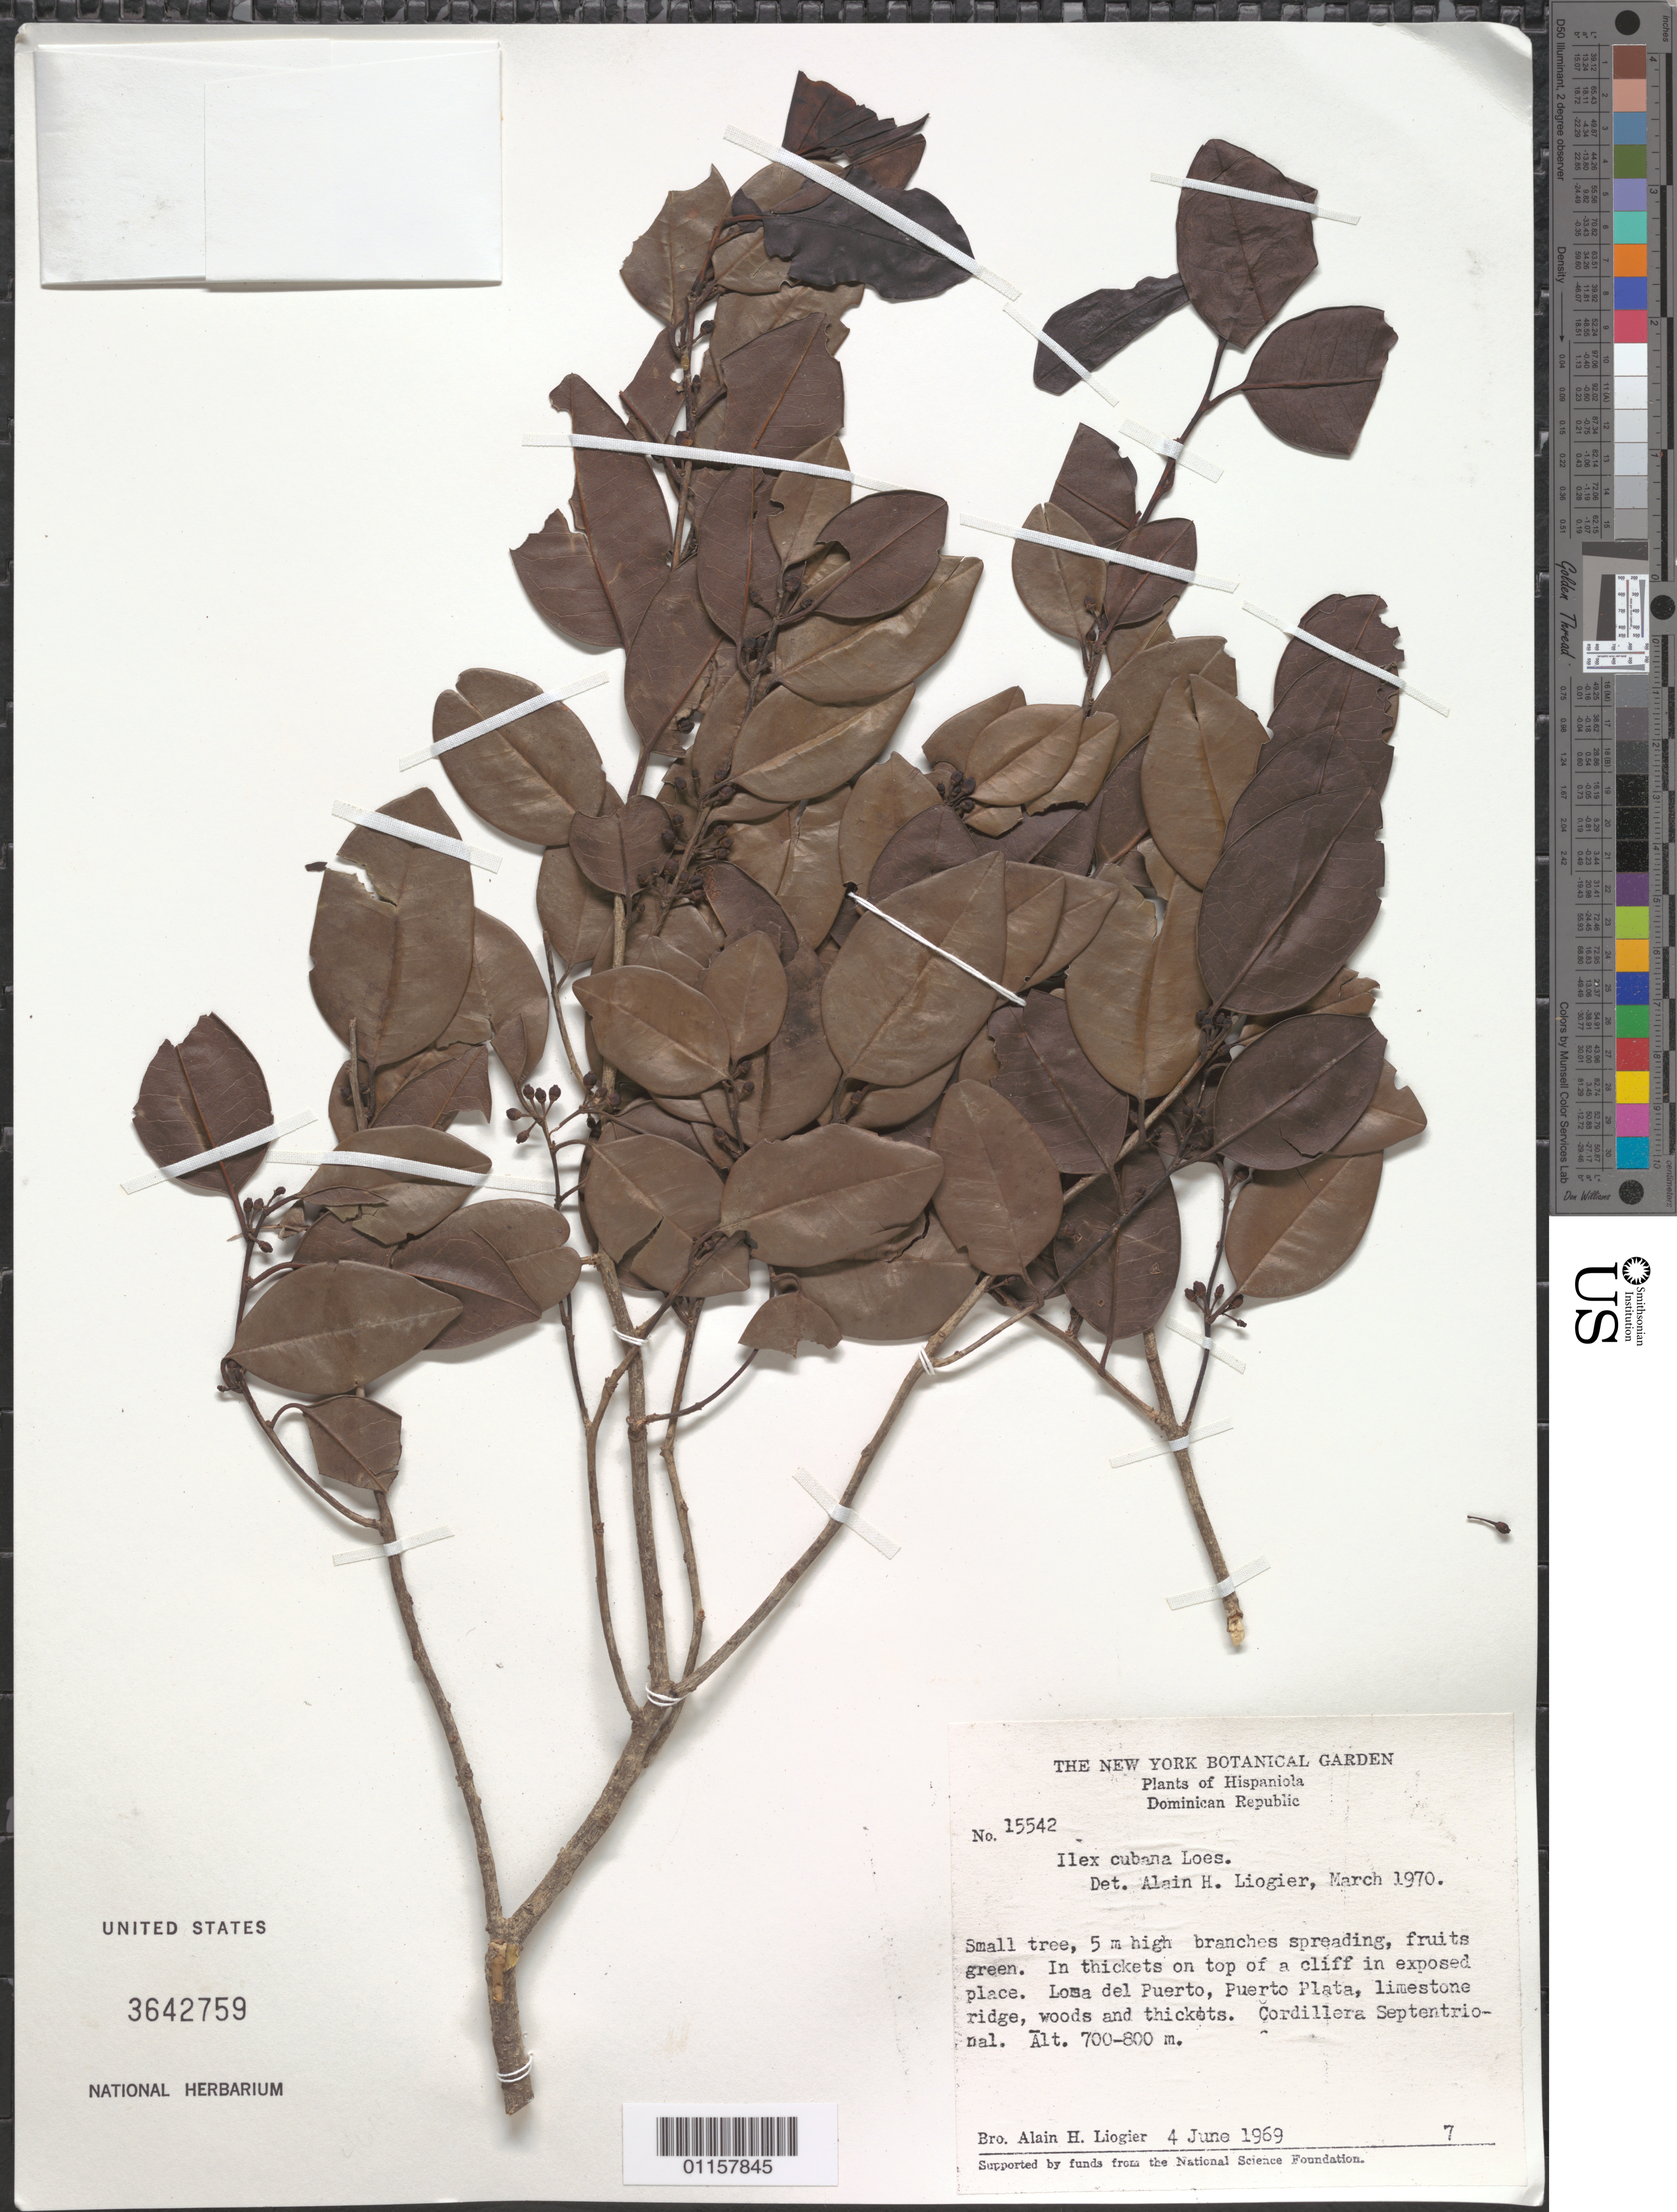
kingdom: Plantae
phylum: Tracheophyta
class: Magnoliopsida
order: Aquifoliales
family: Aquifoliaceae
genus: Ilex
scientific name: Ilex cubana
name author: Loes.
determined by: Liogier, Alain H.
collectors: A. H. Liogier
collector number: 15542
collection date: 1969-06-04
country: Dominican Republic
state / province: Puerto Plata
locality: Cordillera Septentrional. Losa del Puerto, Puerto Plata.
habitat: In thickets on top of a cliff in exposed place. Limestone ridge, woods and thickets.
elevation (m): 700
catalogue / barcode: US 3642759